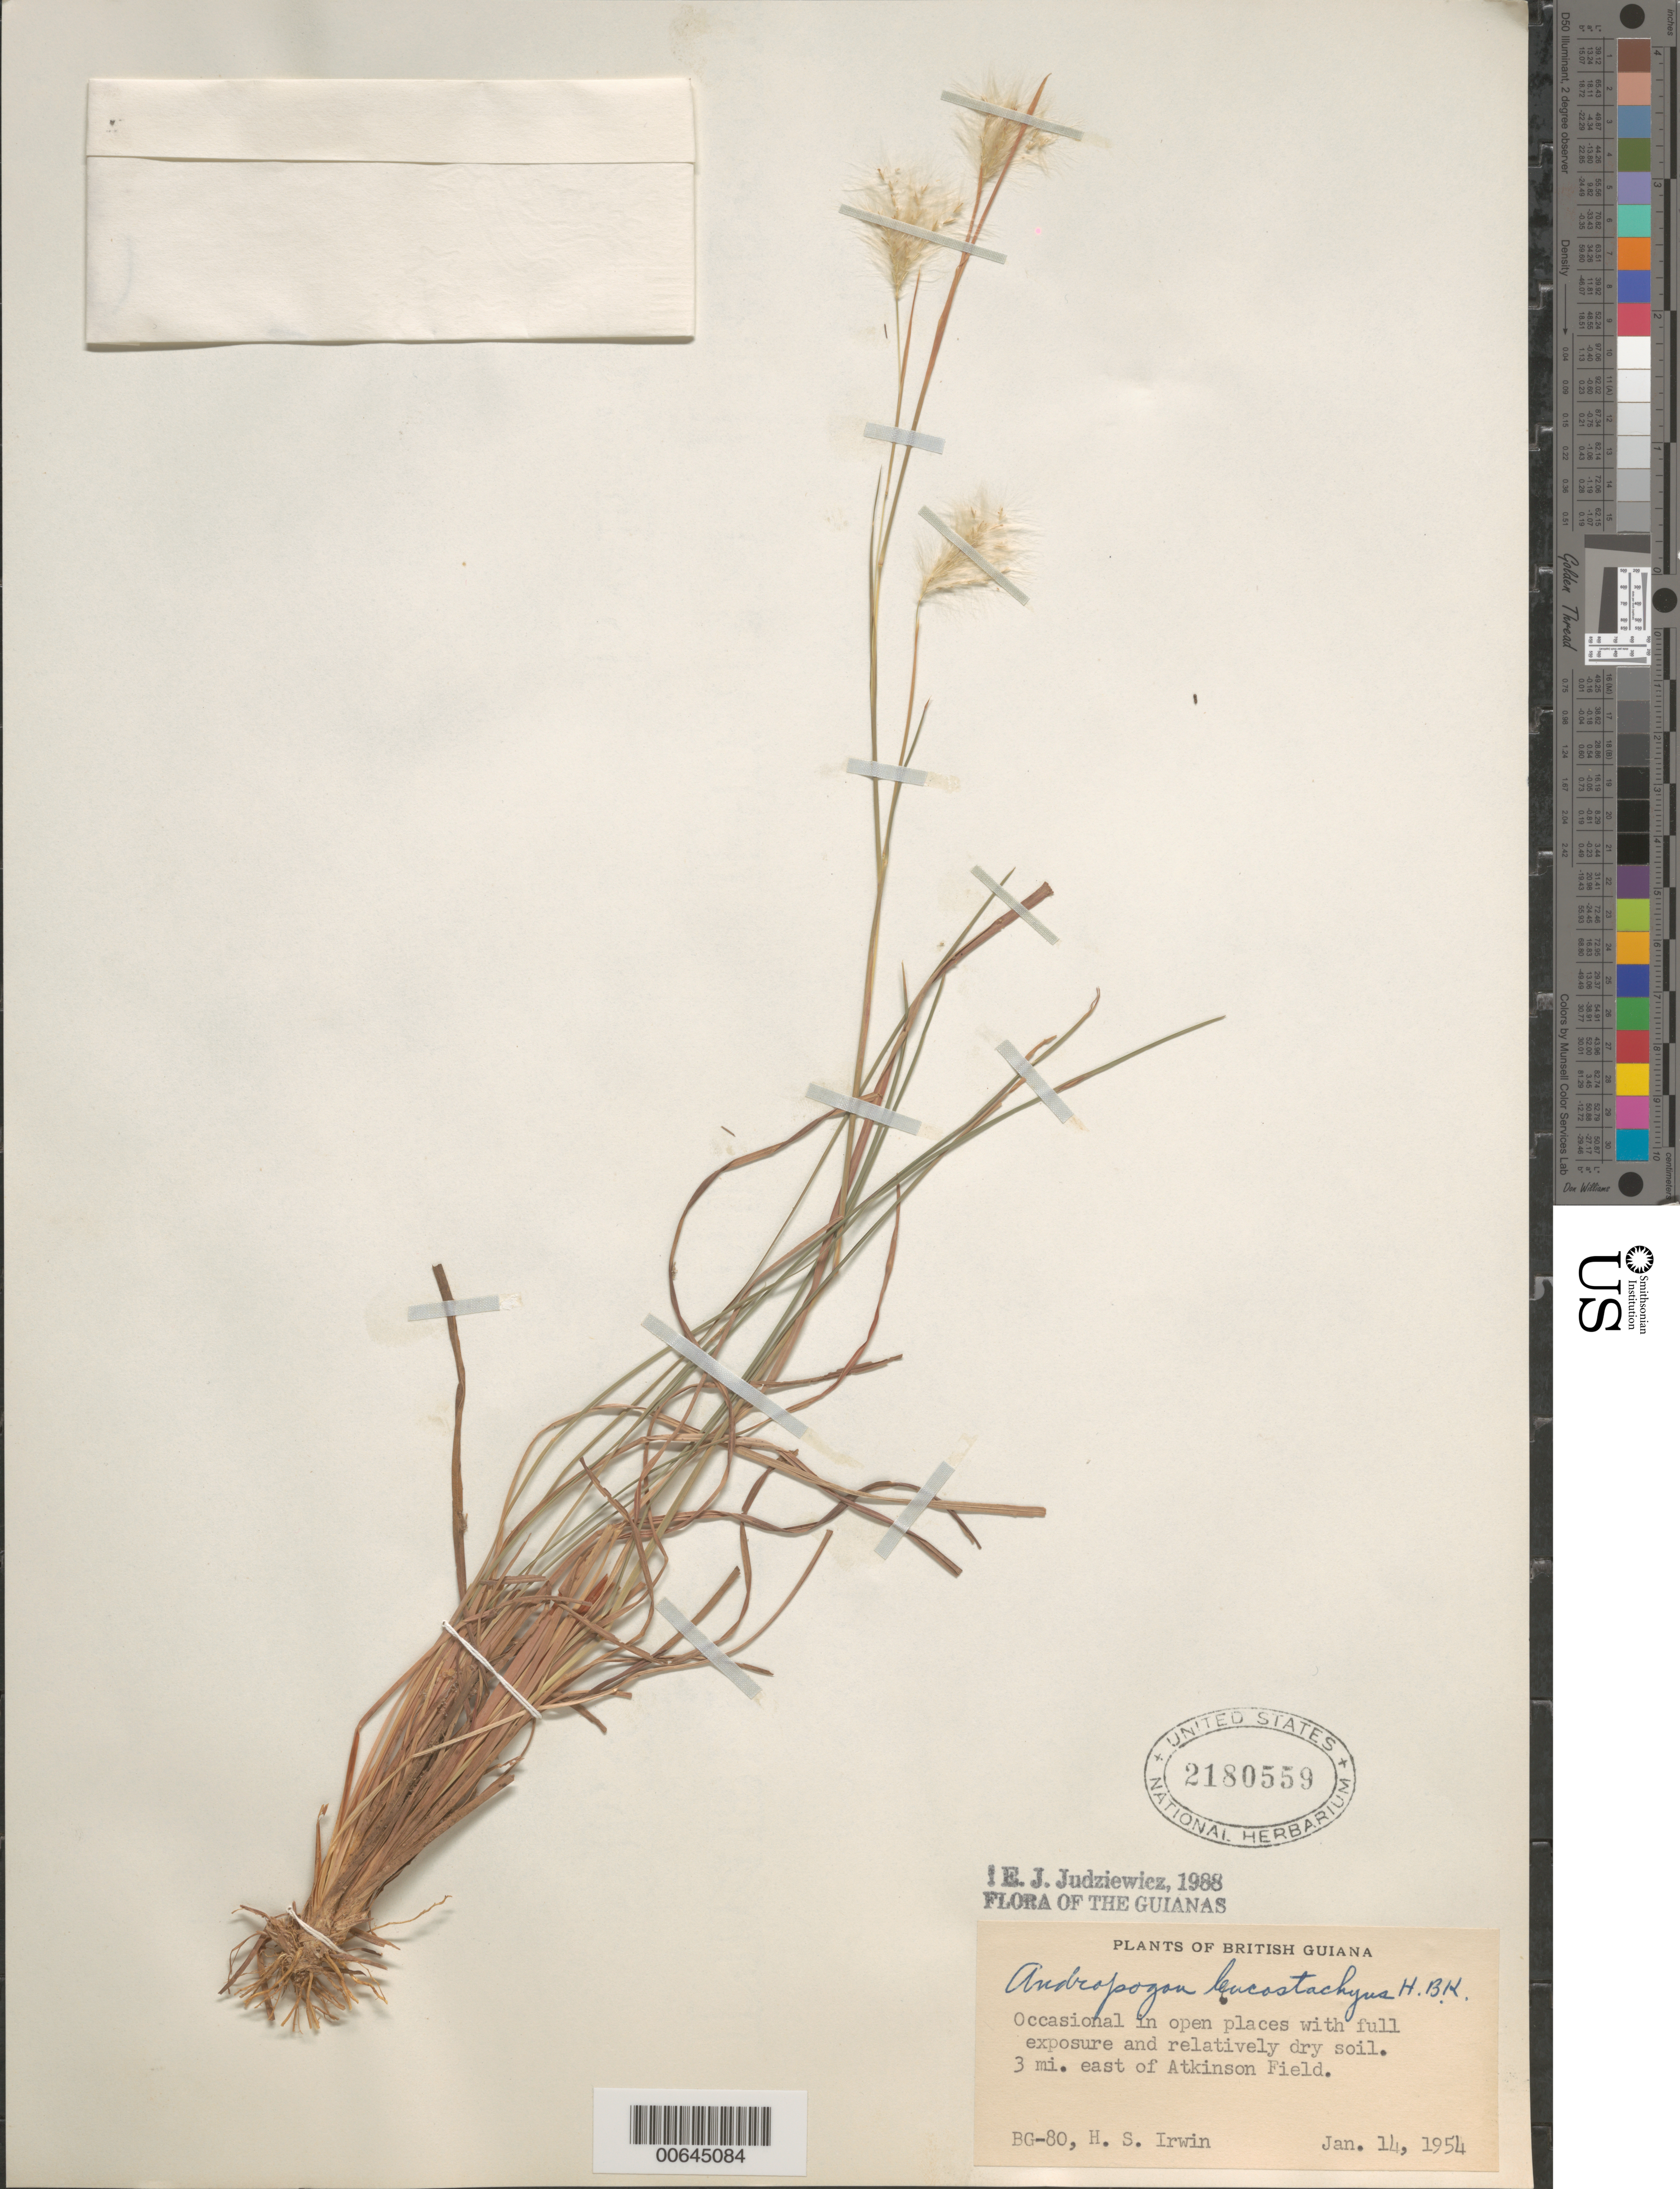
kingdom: Plantae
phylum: Tracheophyta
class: Liliopsida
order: Poales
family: Poaceae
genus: Andropogon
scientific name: Andropogon leucostachyus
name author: Kunth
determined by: Judziewicz, E. J.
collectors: H. Irwin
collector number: BG 80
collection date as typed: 14-Jan-54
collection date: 1954-01-14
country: Guyana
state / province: Demerara-Mahaica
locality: Atkinson Field, 3 mi. E of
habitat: Open places with full exposure to relatively dry soil.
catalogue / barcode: US 2180559